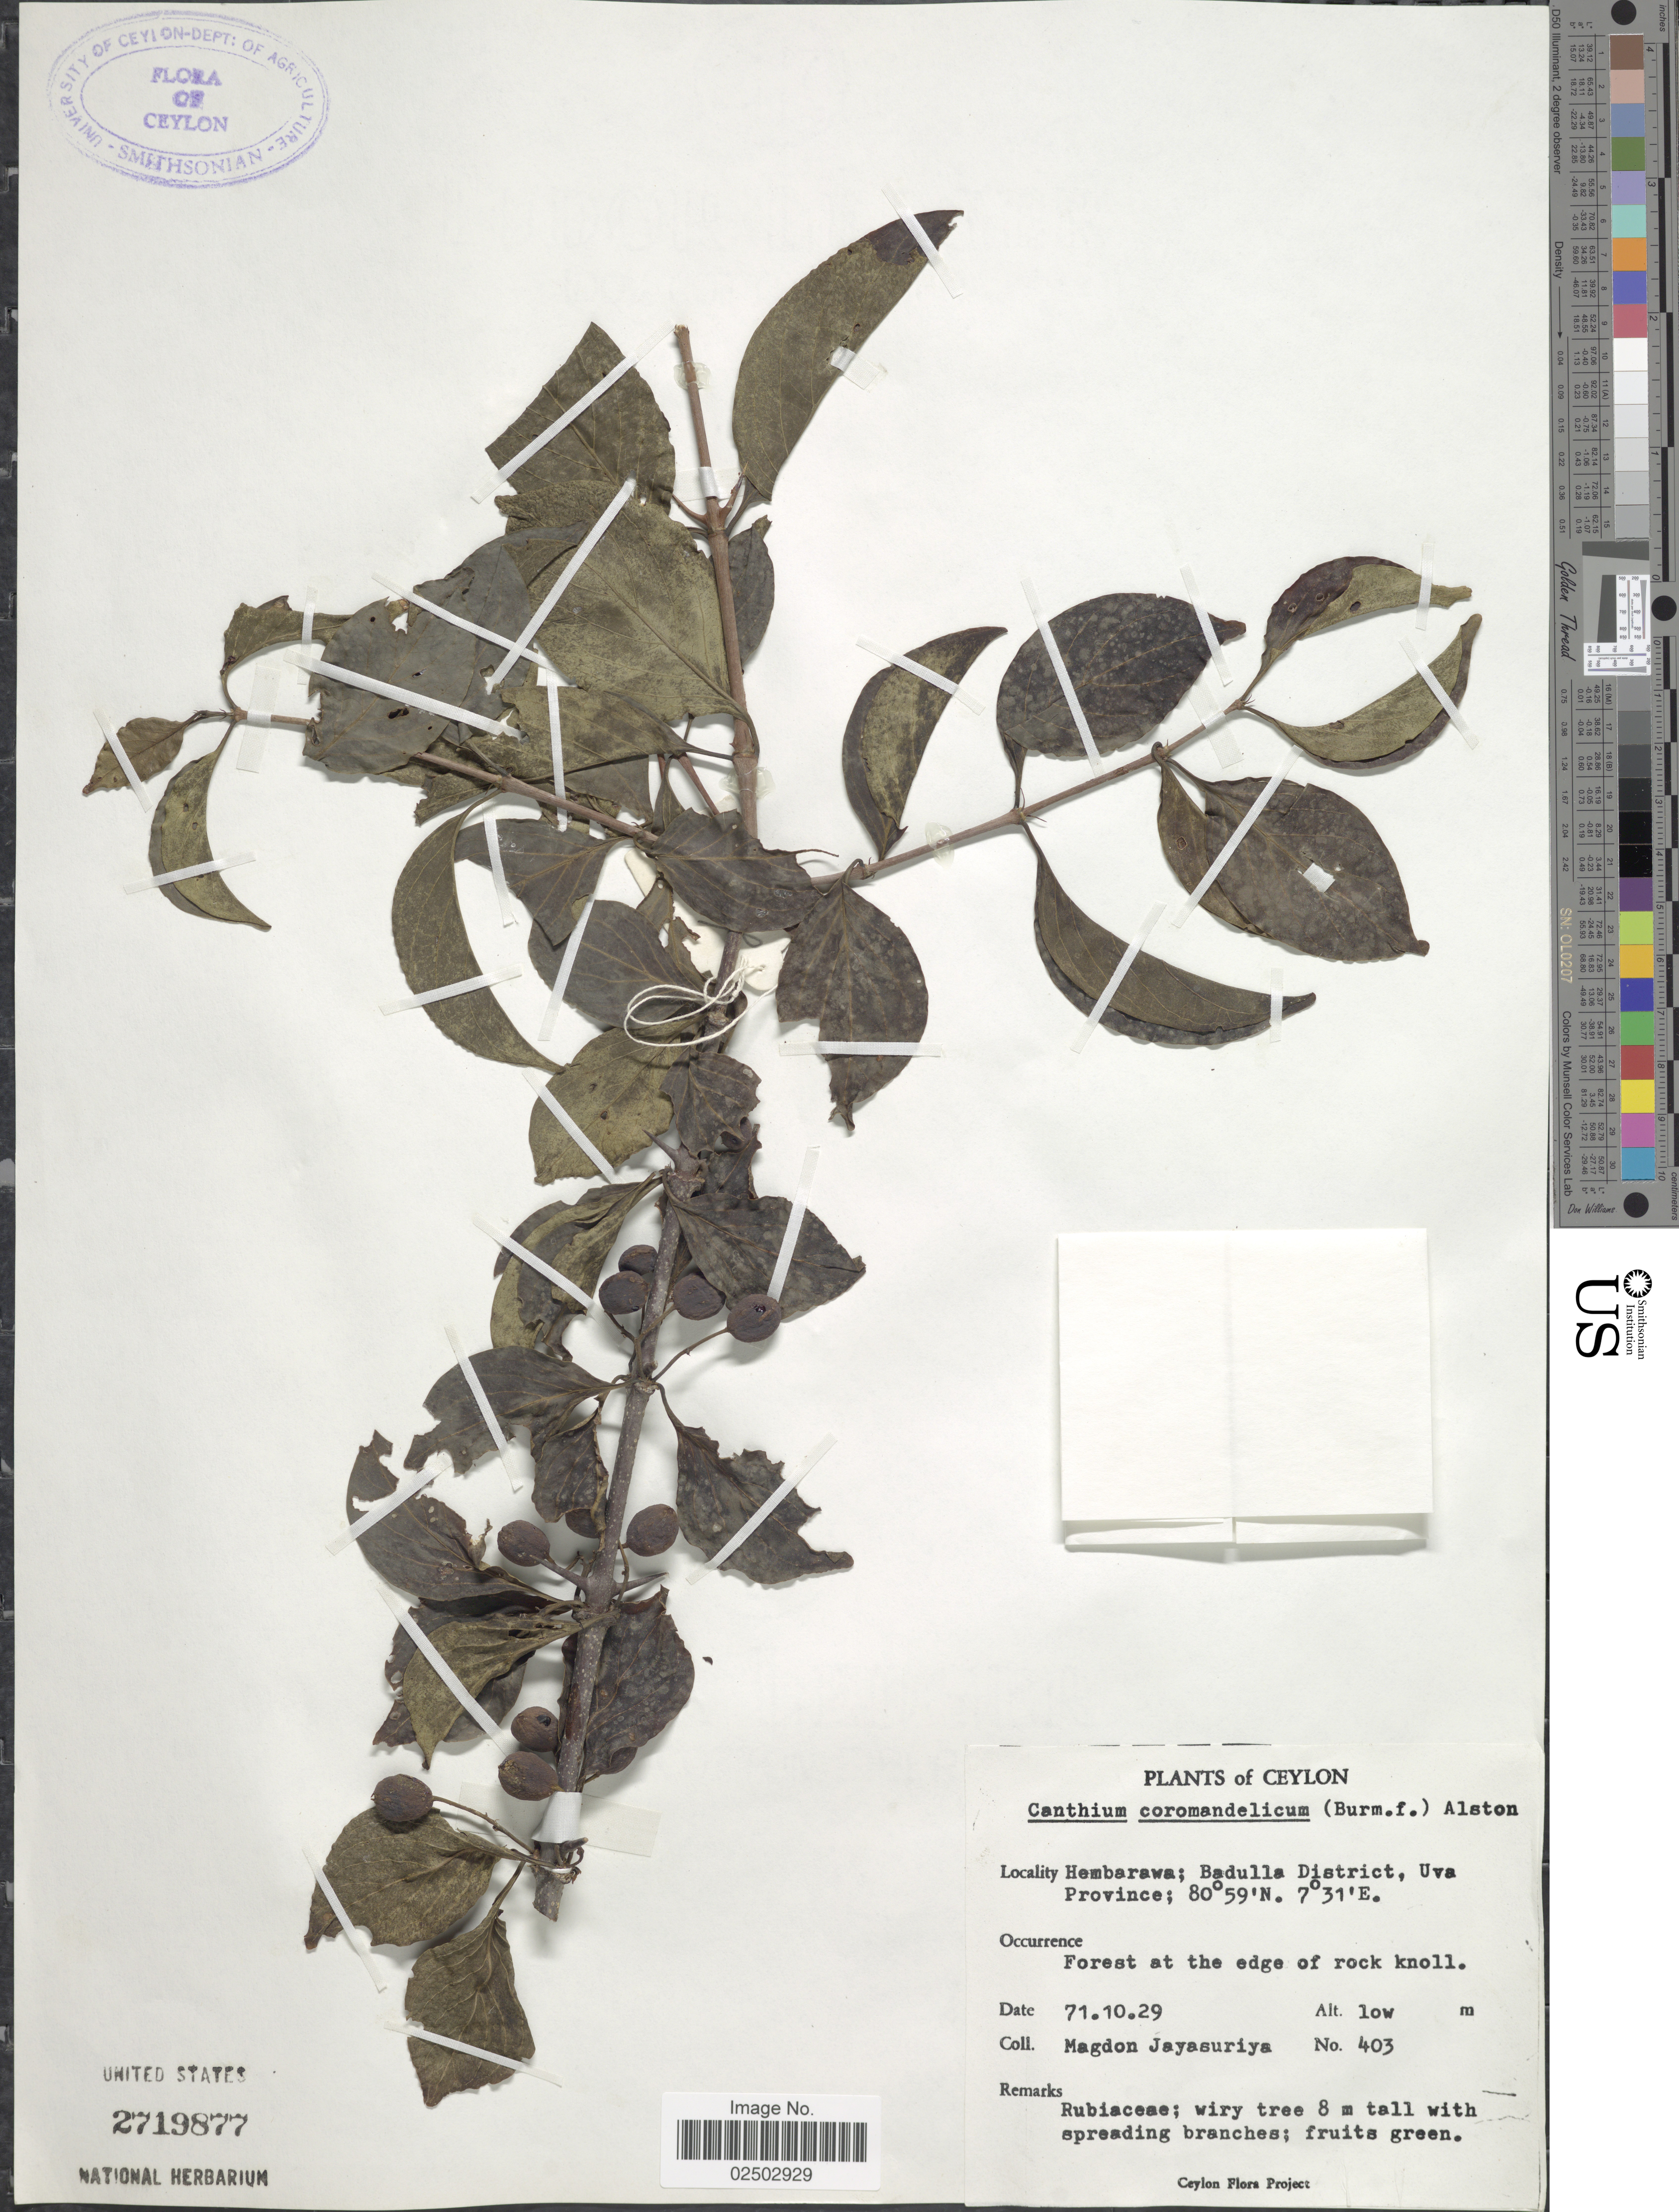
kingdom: Plantae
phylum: Tracheophyta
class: Magnoliopsida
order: Gentianales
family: Rubiaceae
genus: Canthium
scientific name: Canthium coromandelicum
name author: (Burm. f.) Alston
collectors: A. H. Jayasuriya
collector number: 403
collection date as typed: Transcribed d/m/y: 29/10/71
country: Sri Lanka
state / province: Uva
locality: Ceylon, Hembarawa, Badula District, Uva Province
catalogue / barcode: US 2719877